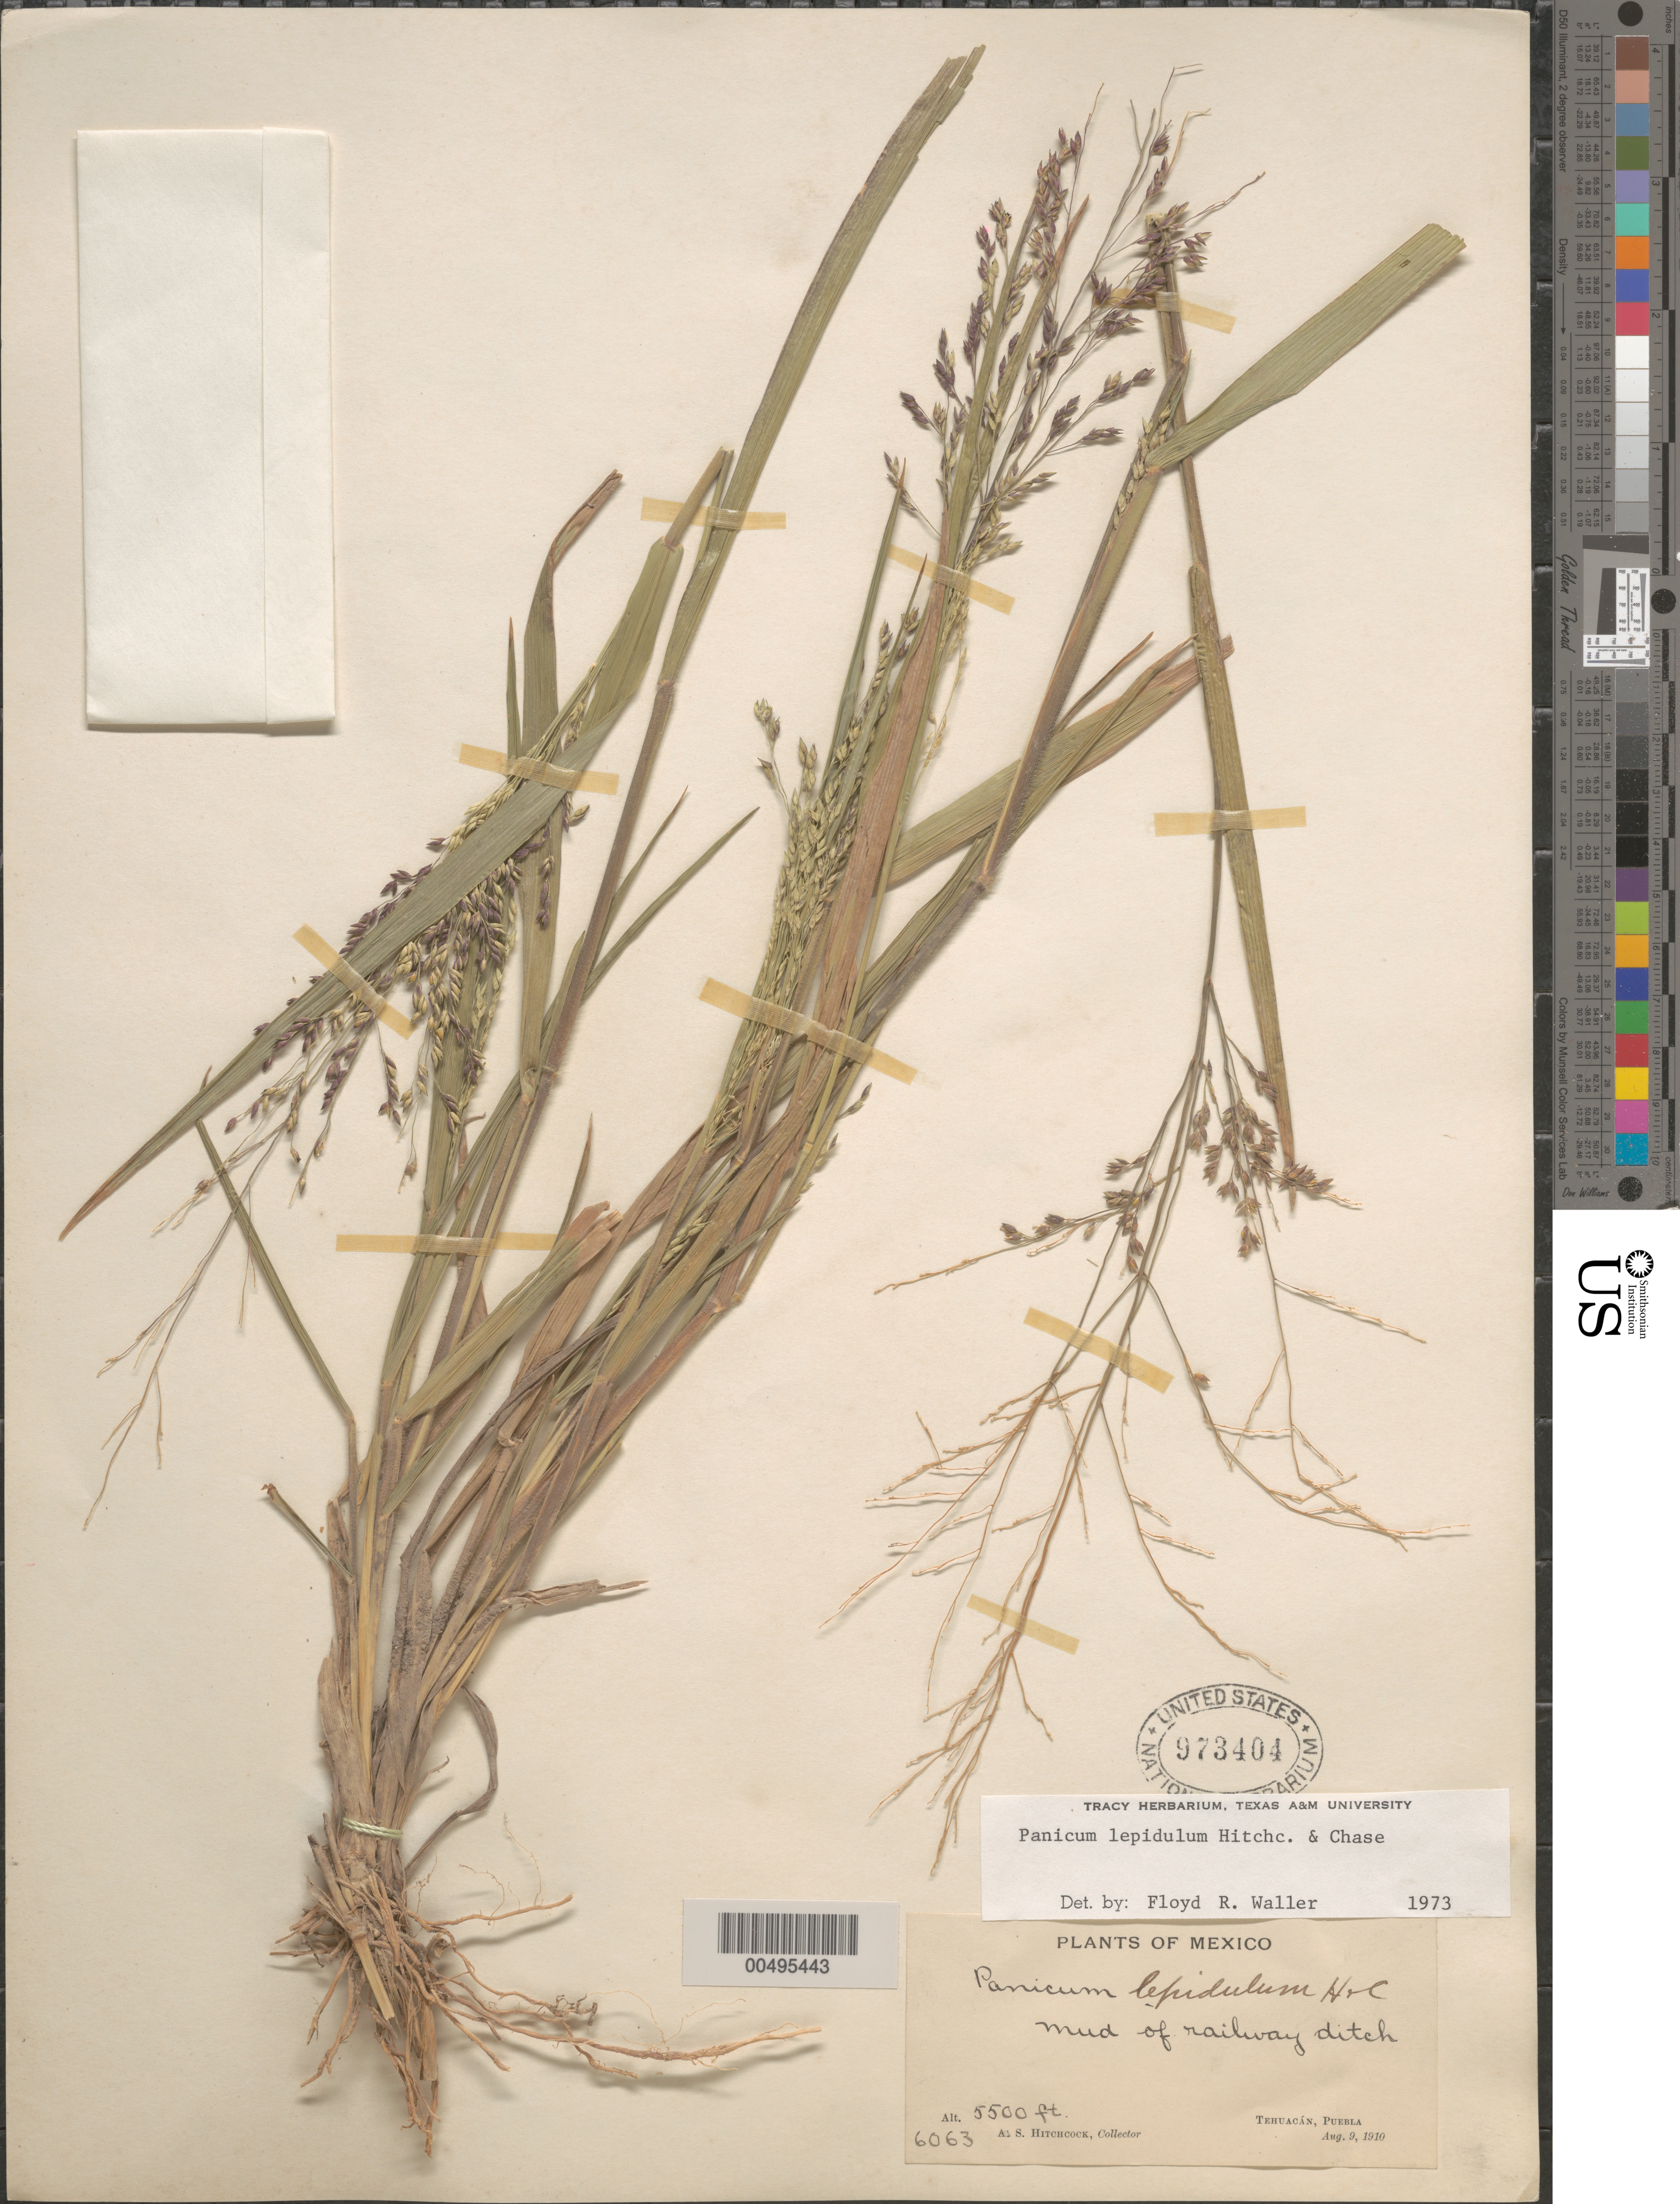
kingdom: Plantae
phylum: Tracheophyta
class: Liliopsida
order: Poales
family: Poaceae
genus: Panicum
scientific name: Panicum lepidulum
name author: Hitchc. & Chase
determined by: Waller, F. R.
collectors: A. S. Hitchcock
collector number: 6063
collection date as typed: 9 Aug 1910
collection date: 1910-08-09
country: Mexico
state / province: Puebla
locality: Tehuac n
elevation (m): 1676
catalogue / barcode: US 973404